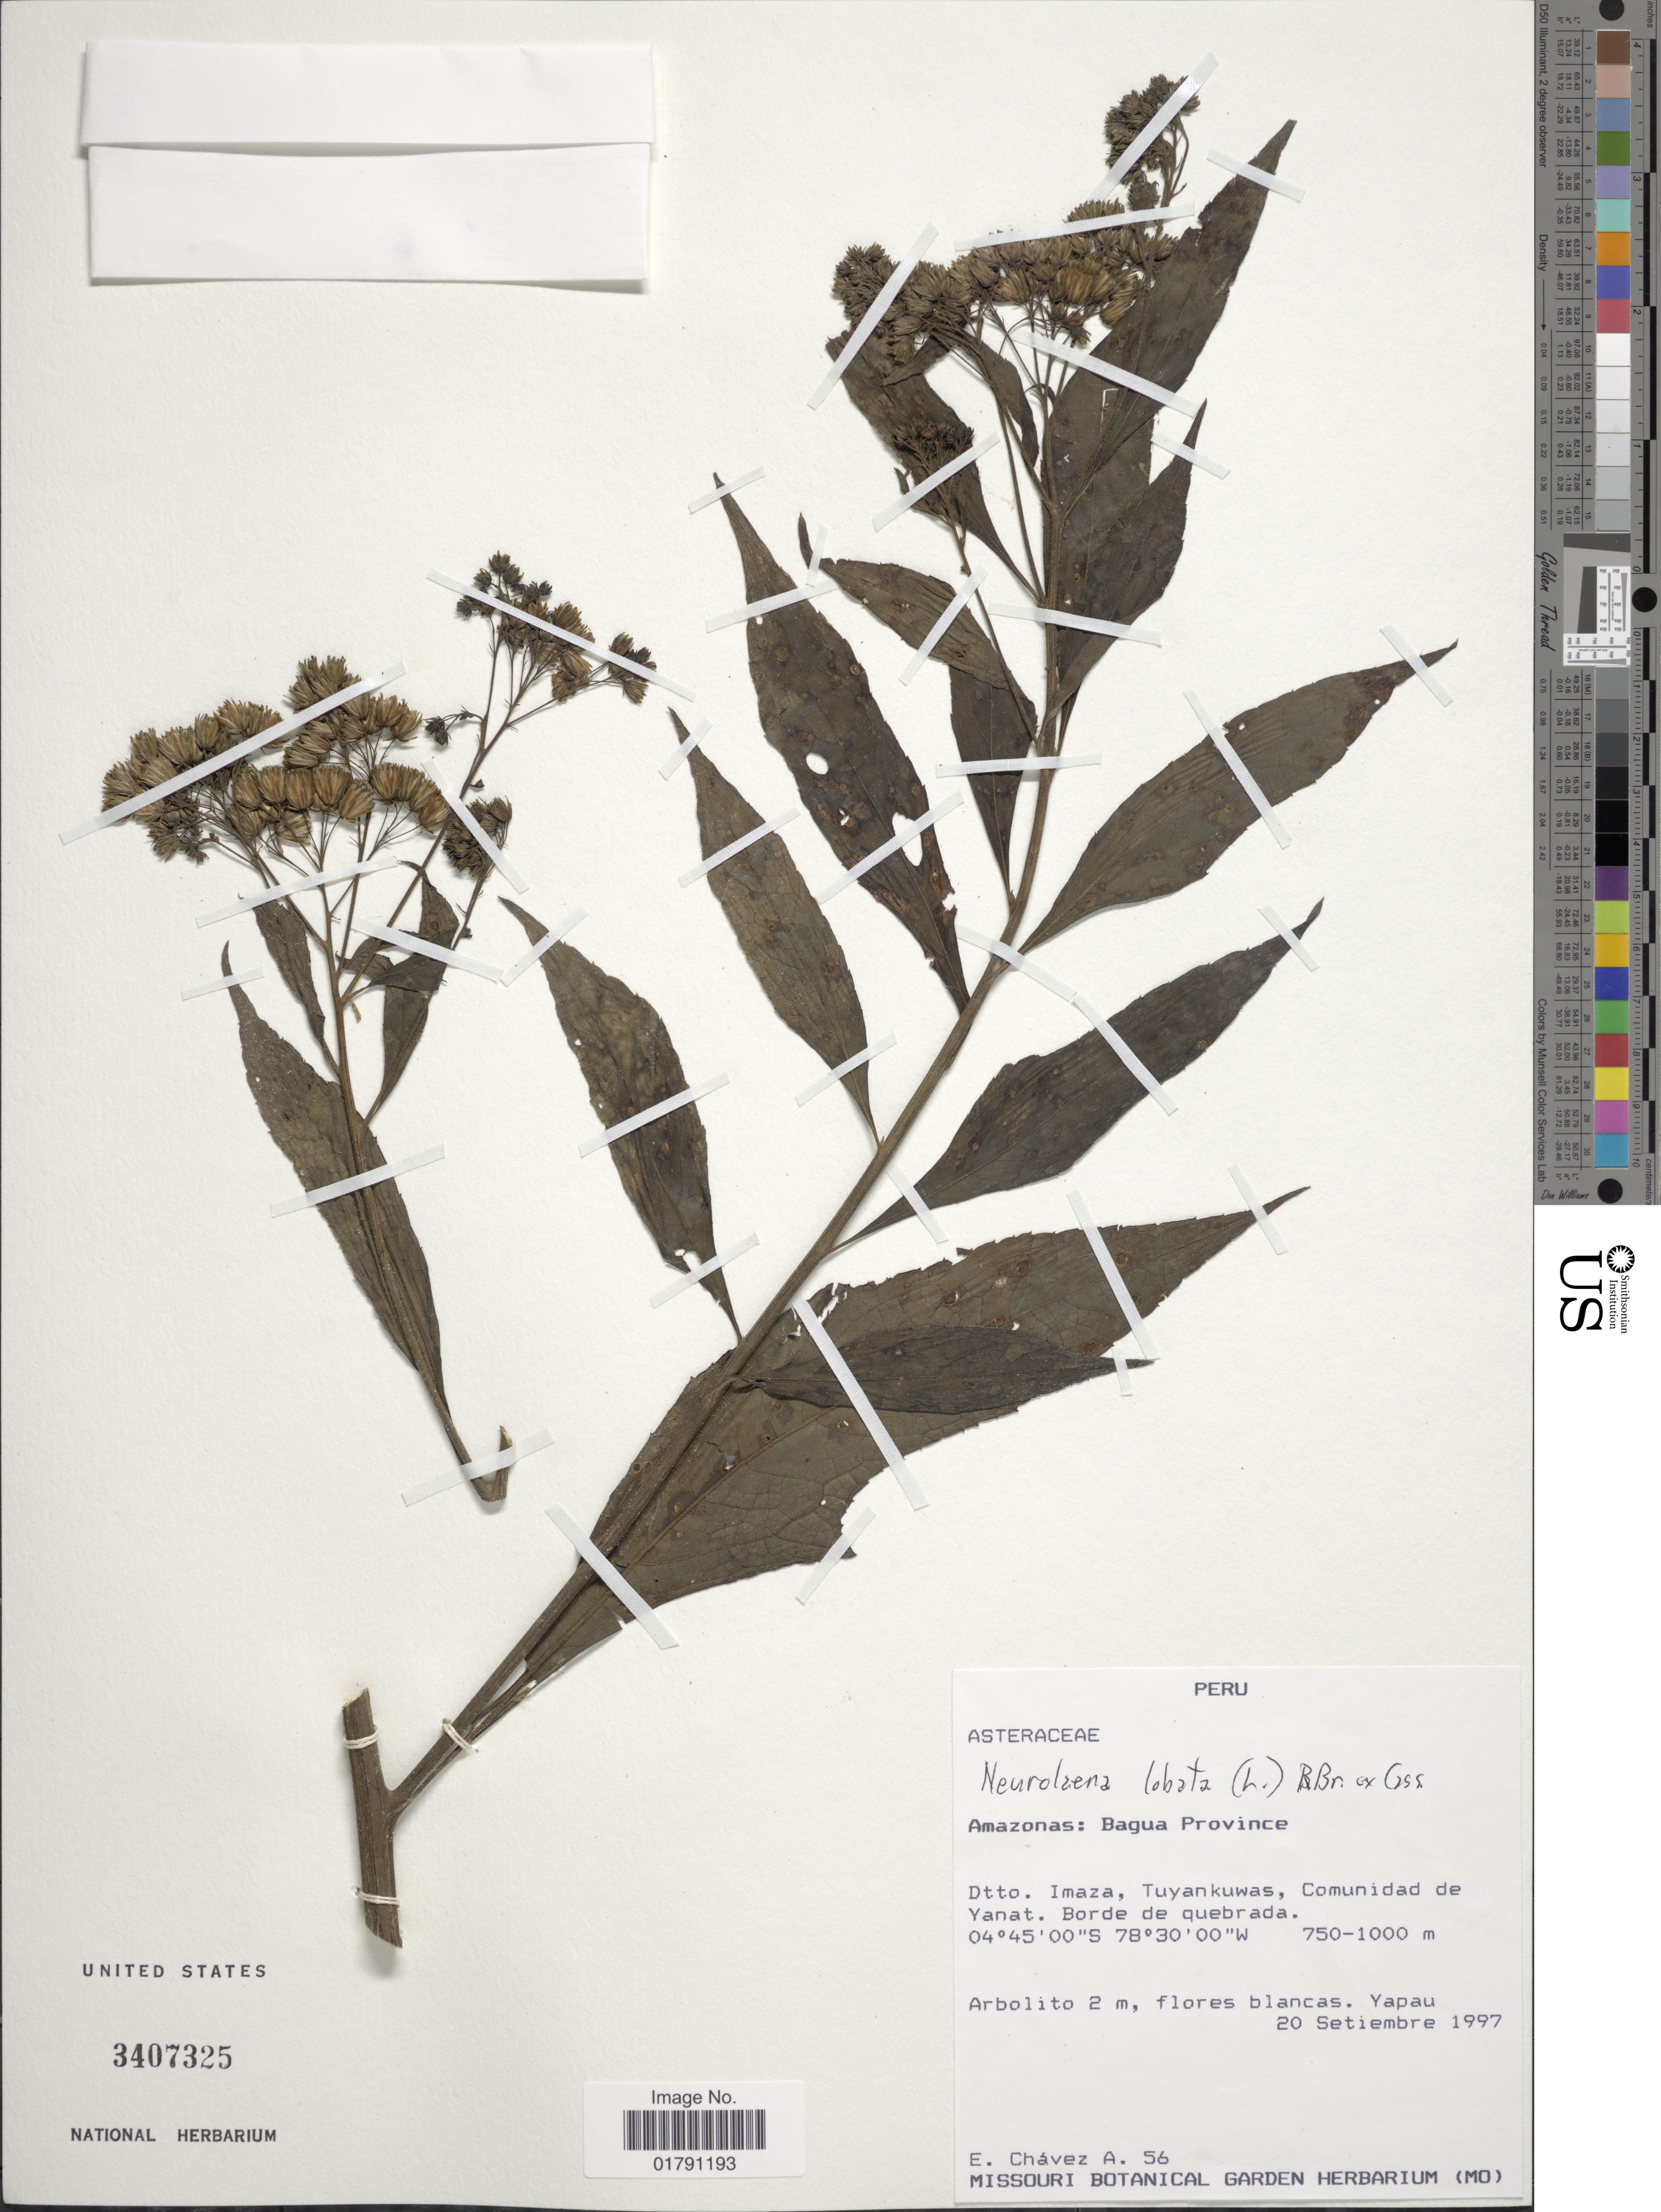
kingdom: Plantae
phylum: Tracheophyta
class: Magnoliopsida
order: Asterales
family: Asteraceae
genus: Neurolaena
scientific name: Neurolaena lobata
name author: (L.) R. Br. ex Cass.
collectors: E. Chávez A.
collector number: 56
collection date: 1997-09-20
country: Peru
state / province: Amazonas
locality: Bagua Province, Dtto. Imaza, Tuyankuwas, Comunidad de Yanat, Borde de quebrada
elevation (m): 750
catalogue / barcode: US 3407325